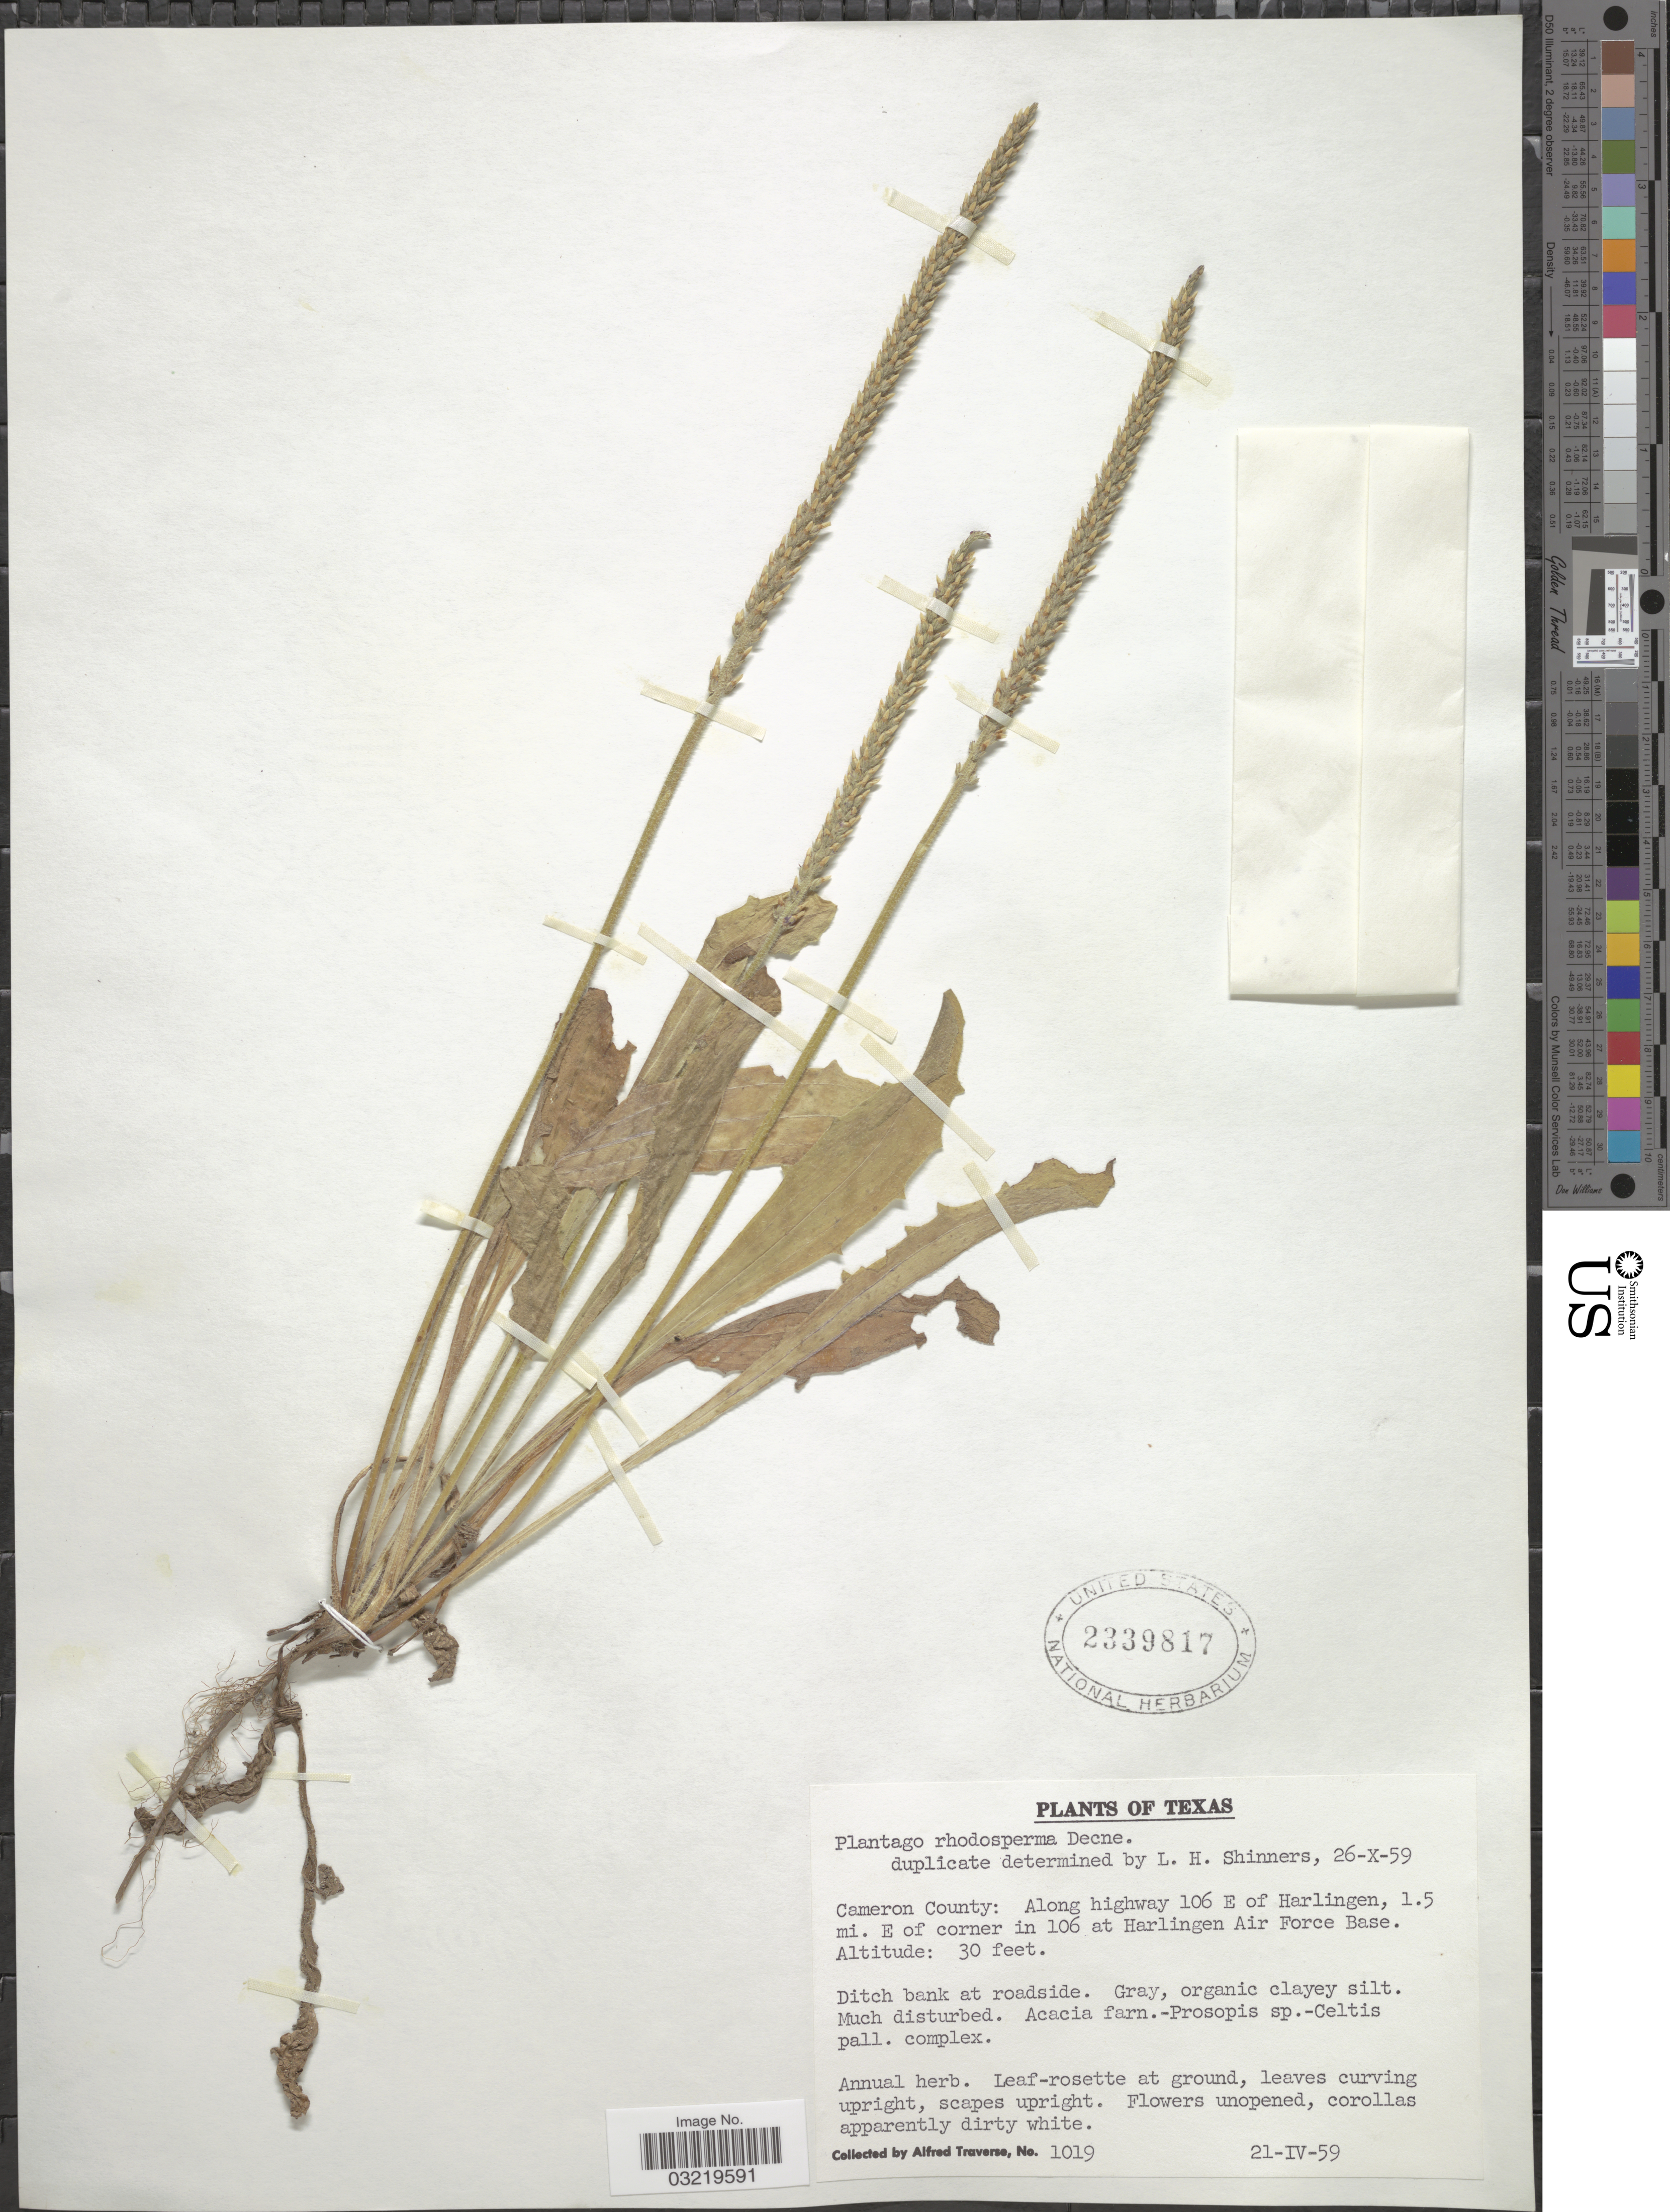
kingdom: Plantae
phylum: Tracheophyta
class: Magnoliopsida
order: Lamiales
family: Plantaginaceae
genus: Plantago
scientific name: Plantago rhodosperma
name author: Decne.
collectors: A. Traverse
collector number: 1019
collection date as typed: Transcribed d/m/y: 21/4/59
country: United States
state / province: Texas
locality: Cameron County: Along highway 106 E of Harlingen, 1.5 mi. E of corner in 106 at Harlingen Air Force Base.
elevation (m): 9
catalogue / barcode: US 2339817